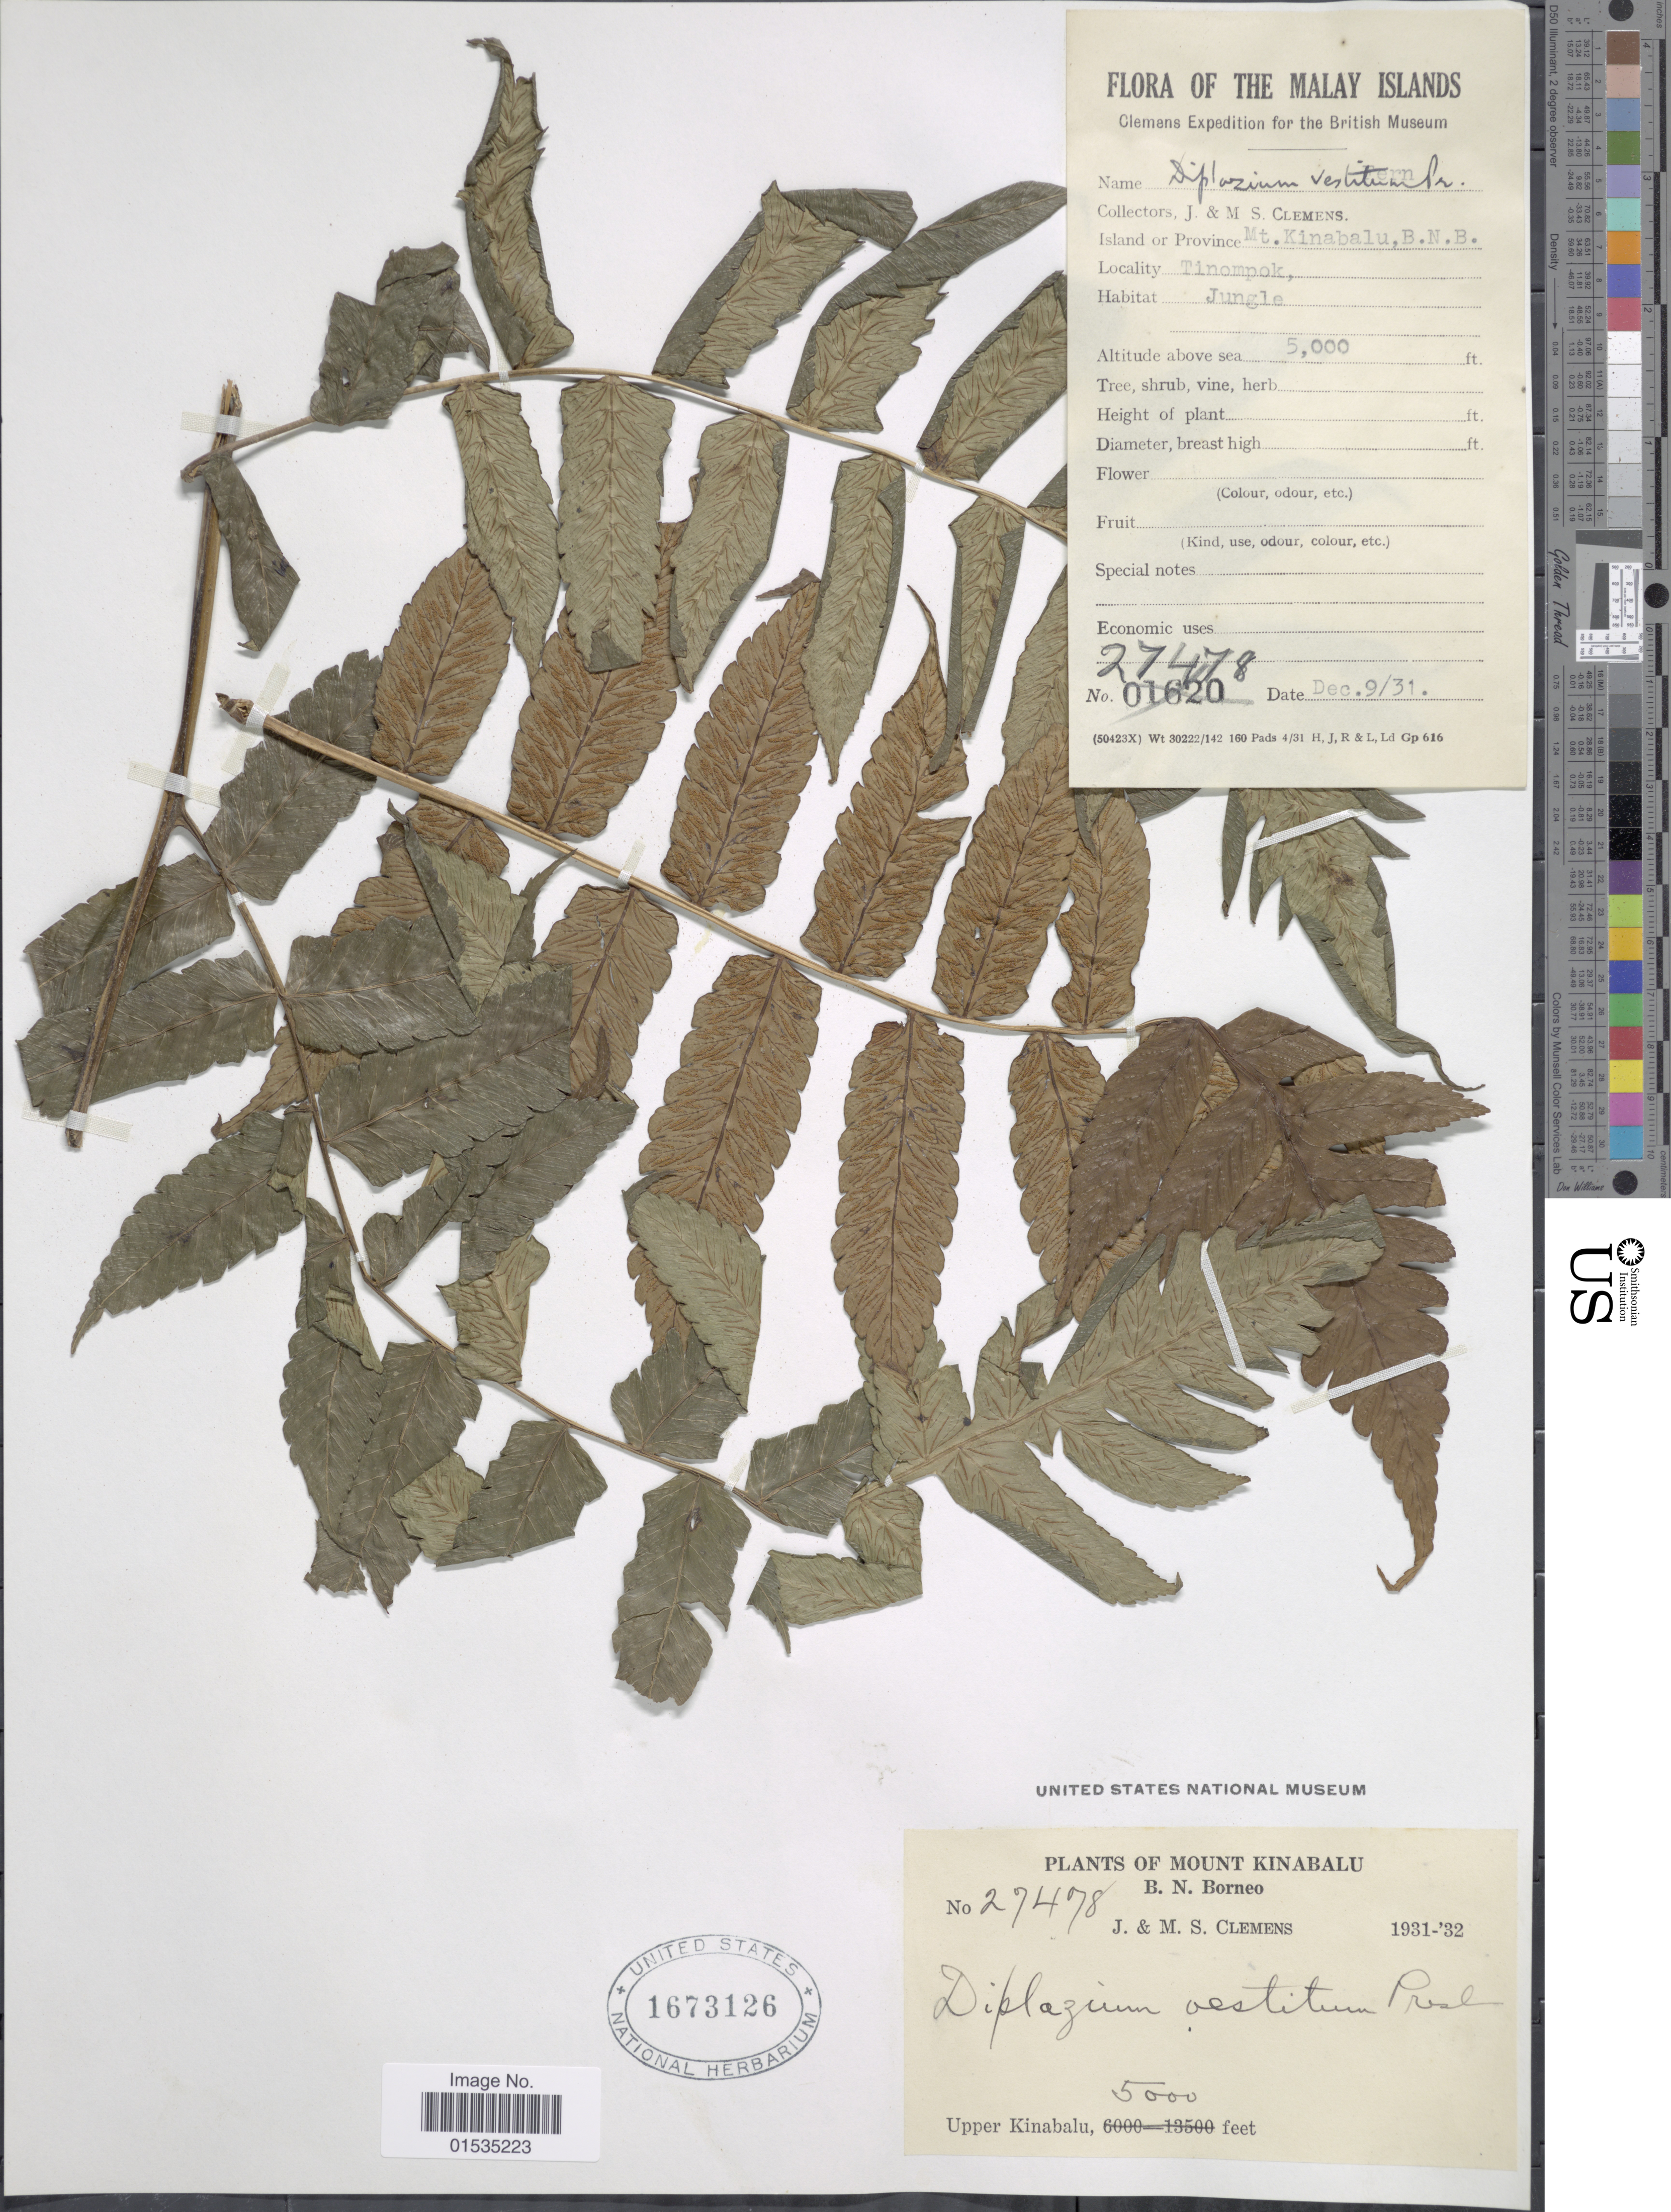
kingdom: Plantae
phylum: Tracheophyta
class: Polypodiopsida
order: Polypodiales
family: Athyriaceae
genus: Diplazium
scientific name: Diplazium vestitum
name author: C. Presl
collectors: J. Clemens & M. S. Clemens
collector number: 27478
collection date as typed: Transcribed d/m/y: 9/12/31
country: Malaysia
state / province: Sabah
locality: Mt. Kinabalu, B.N.B., Tinompok spur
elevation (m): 1524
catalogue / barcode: US 1673126